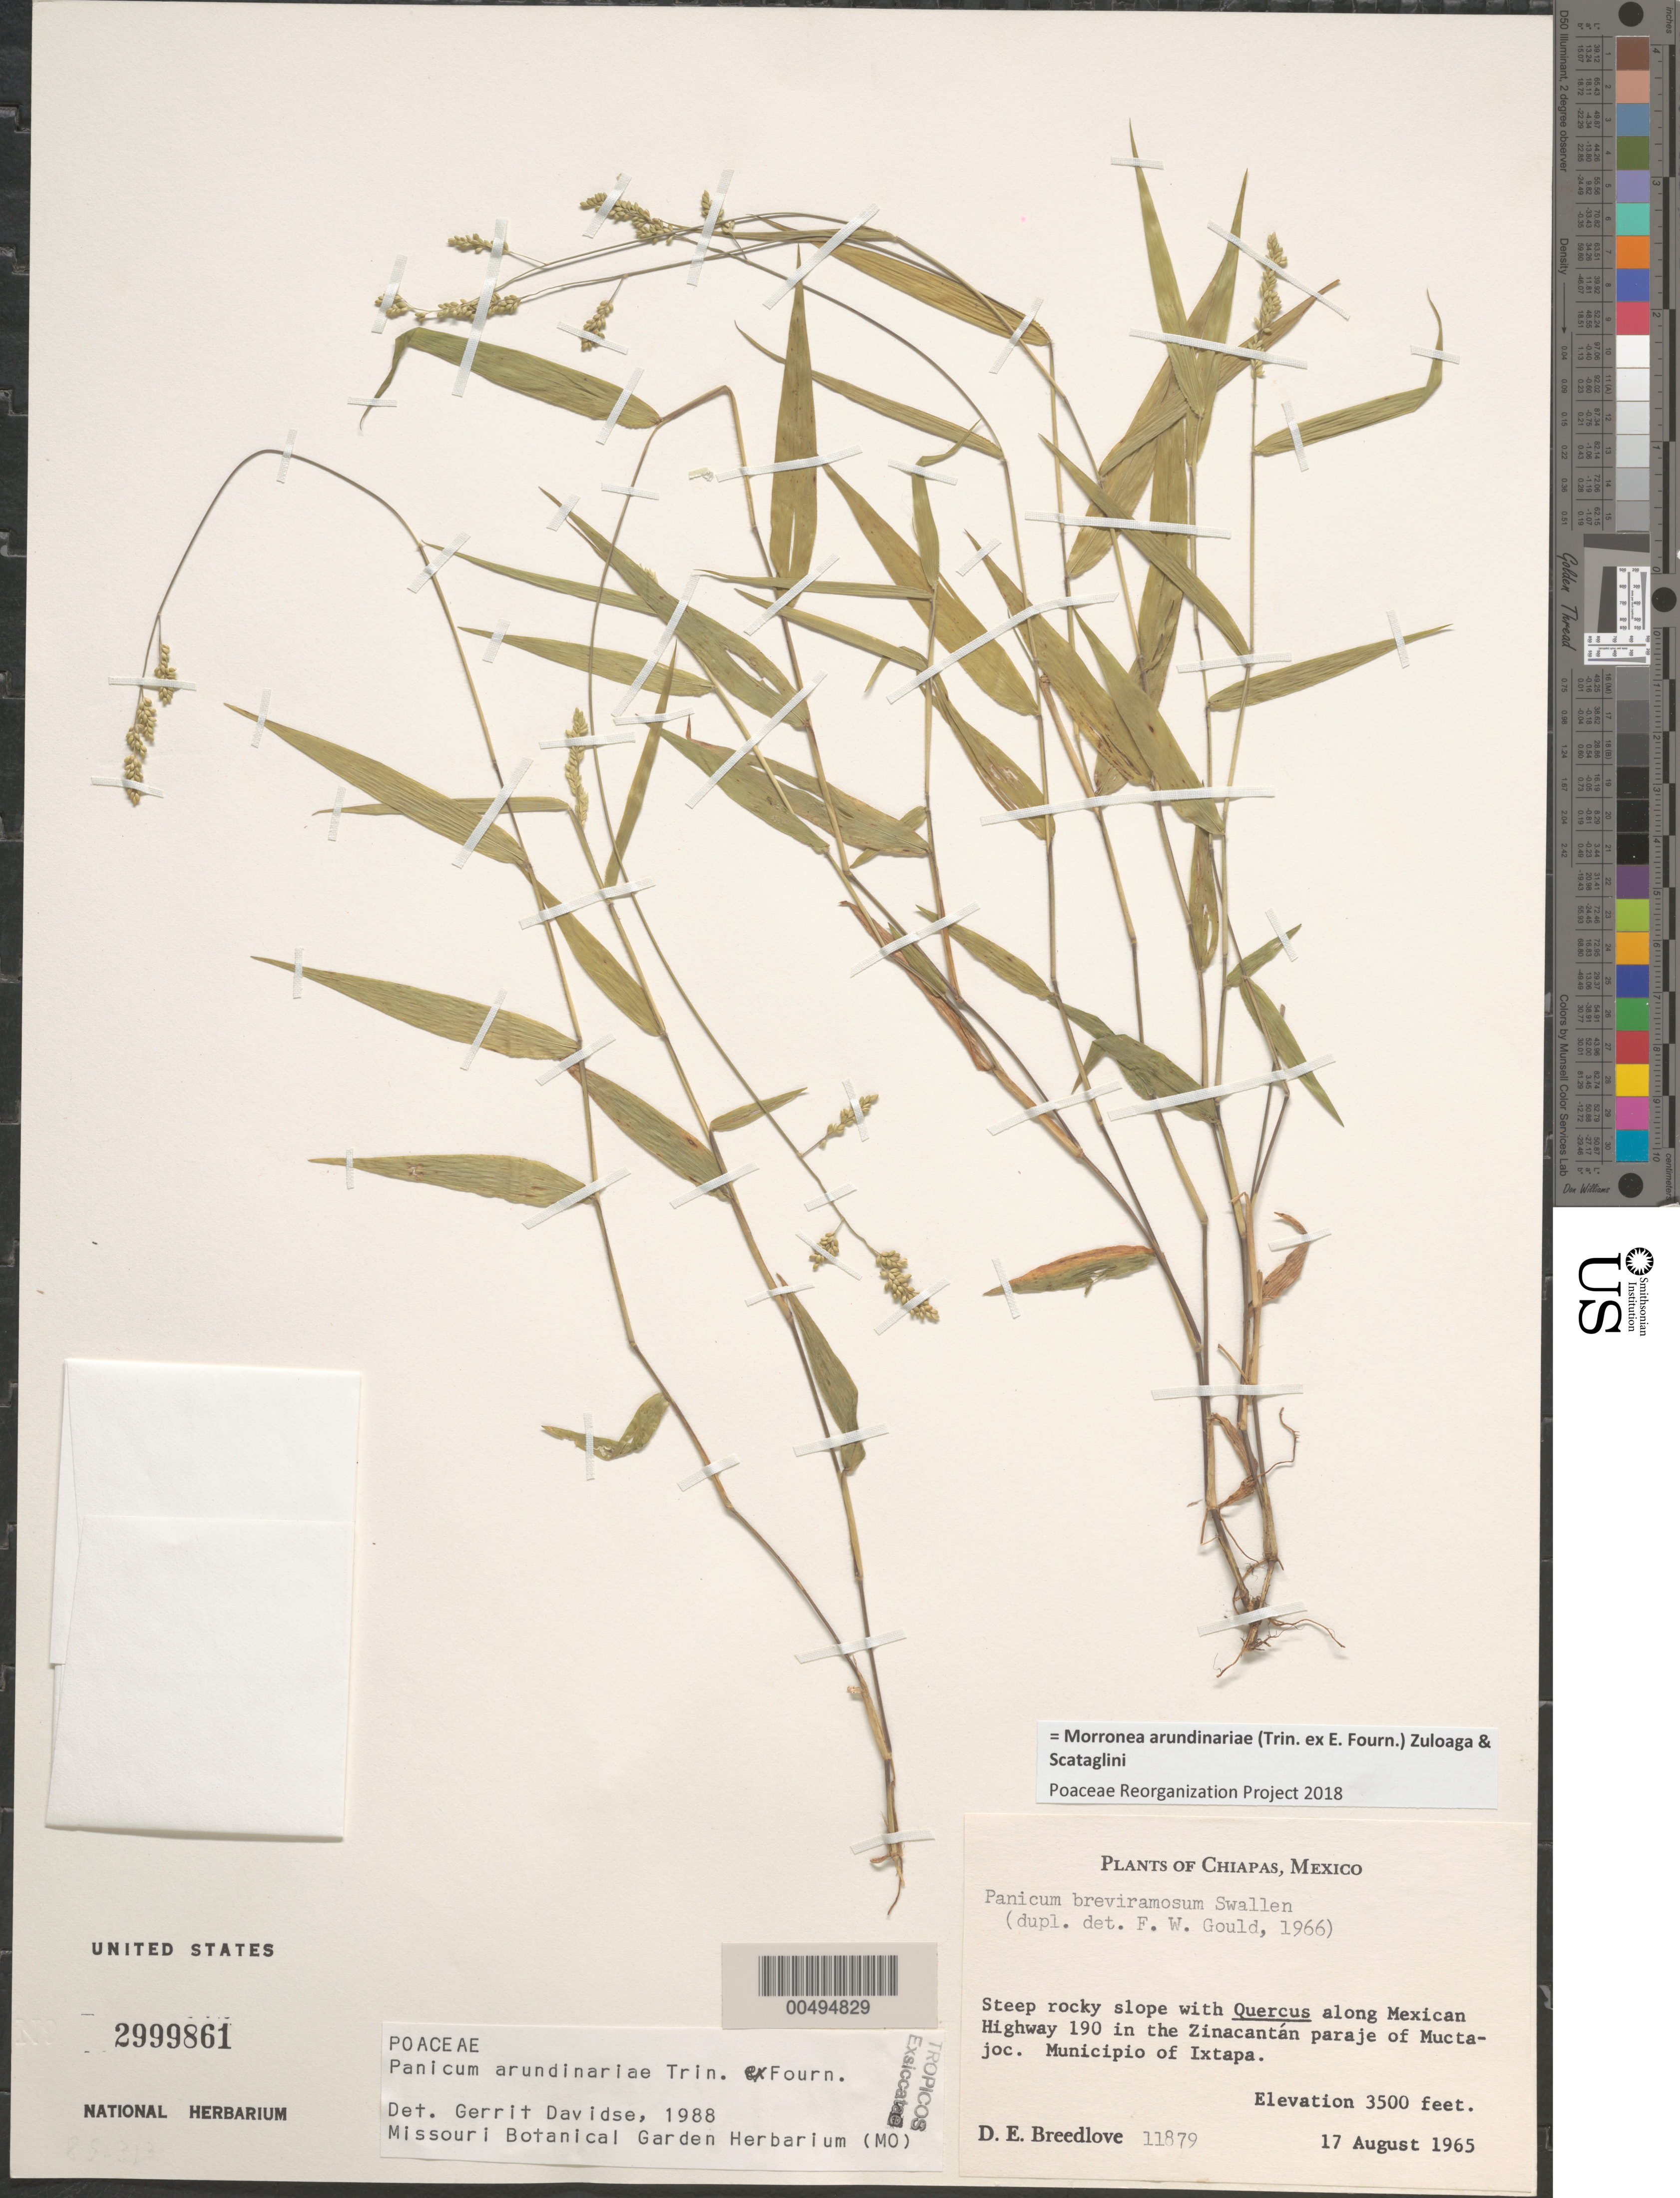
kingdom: Plantae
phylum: Tracheophyta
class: Liliopsida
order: Poales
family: Poaceae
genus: Morronea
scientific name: Morronea arundinariae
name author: (Trin. ex E. Fourn.) Zuloaga & Scataglini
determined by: Poaceae Reorganization Project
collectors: D. E. Breedlove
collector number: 11879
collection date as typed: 17 Aug 1965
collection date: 1965-08-17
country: Mexico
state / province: Chiapas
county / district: Ixtapa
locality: Along Mexican Hwy 190 in the Zinacantán paraje of Muctajoc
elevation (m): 1067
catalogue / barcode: US 2999861